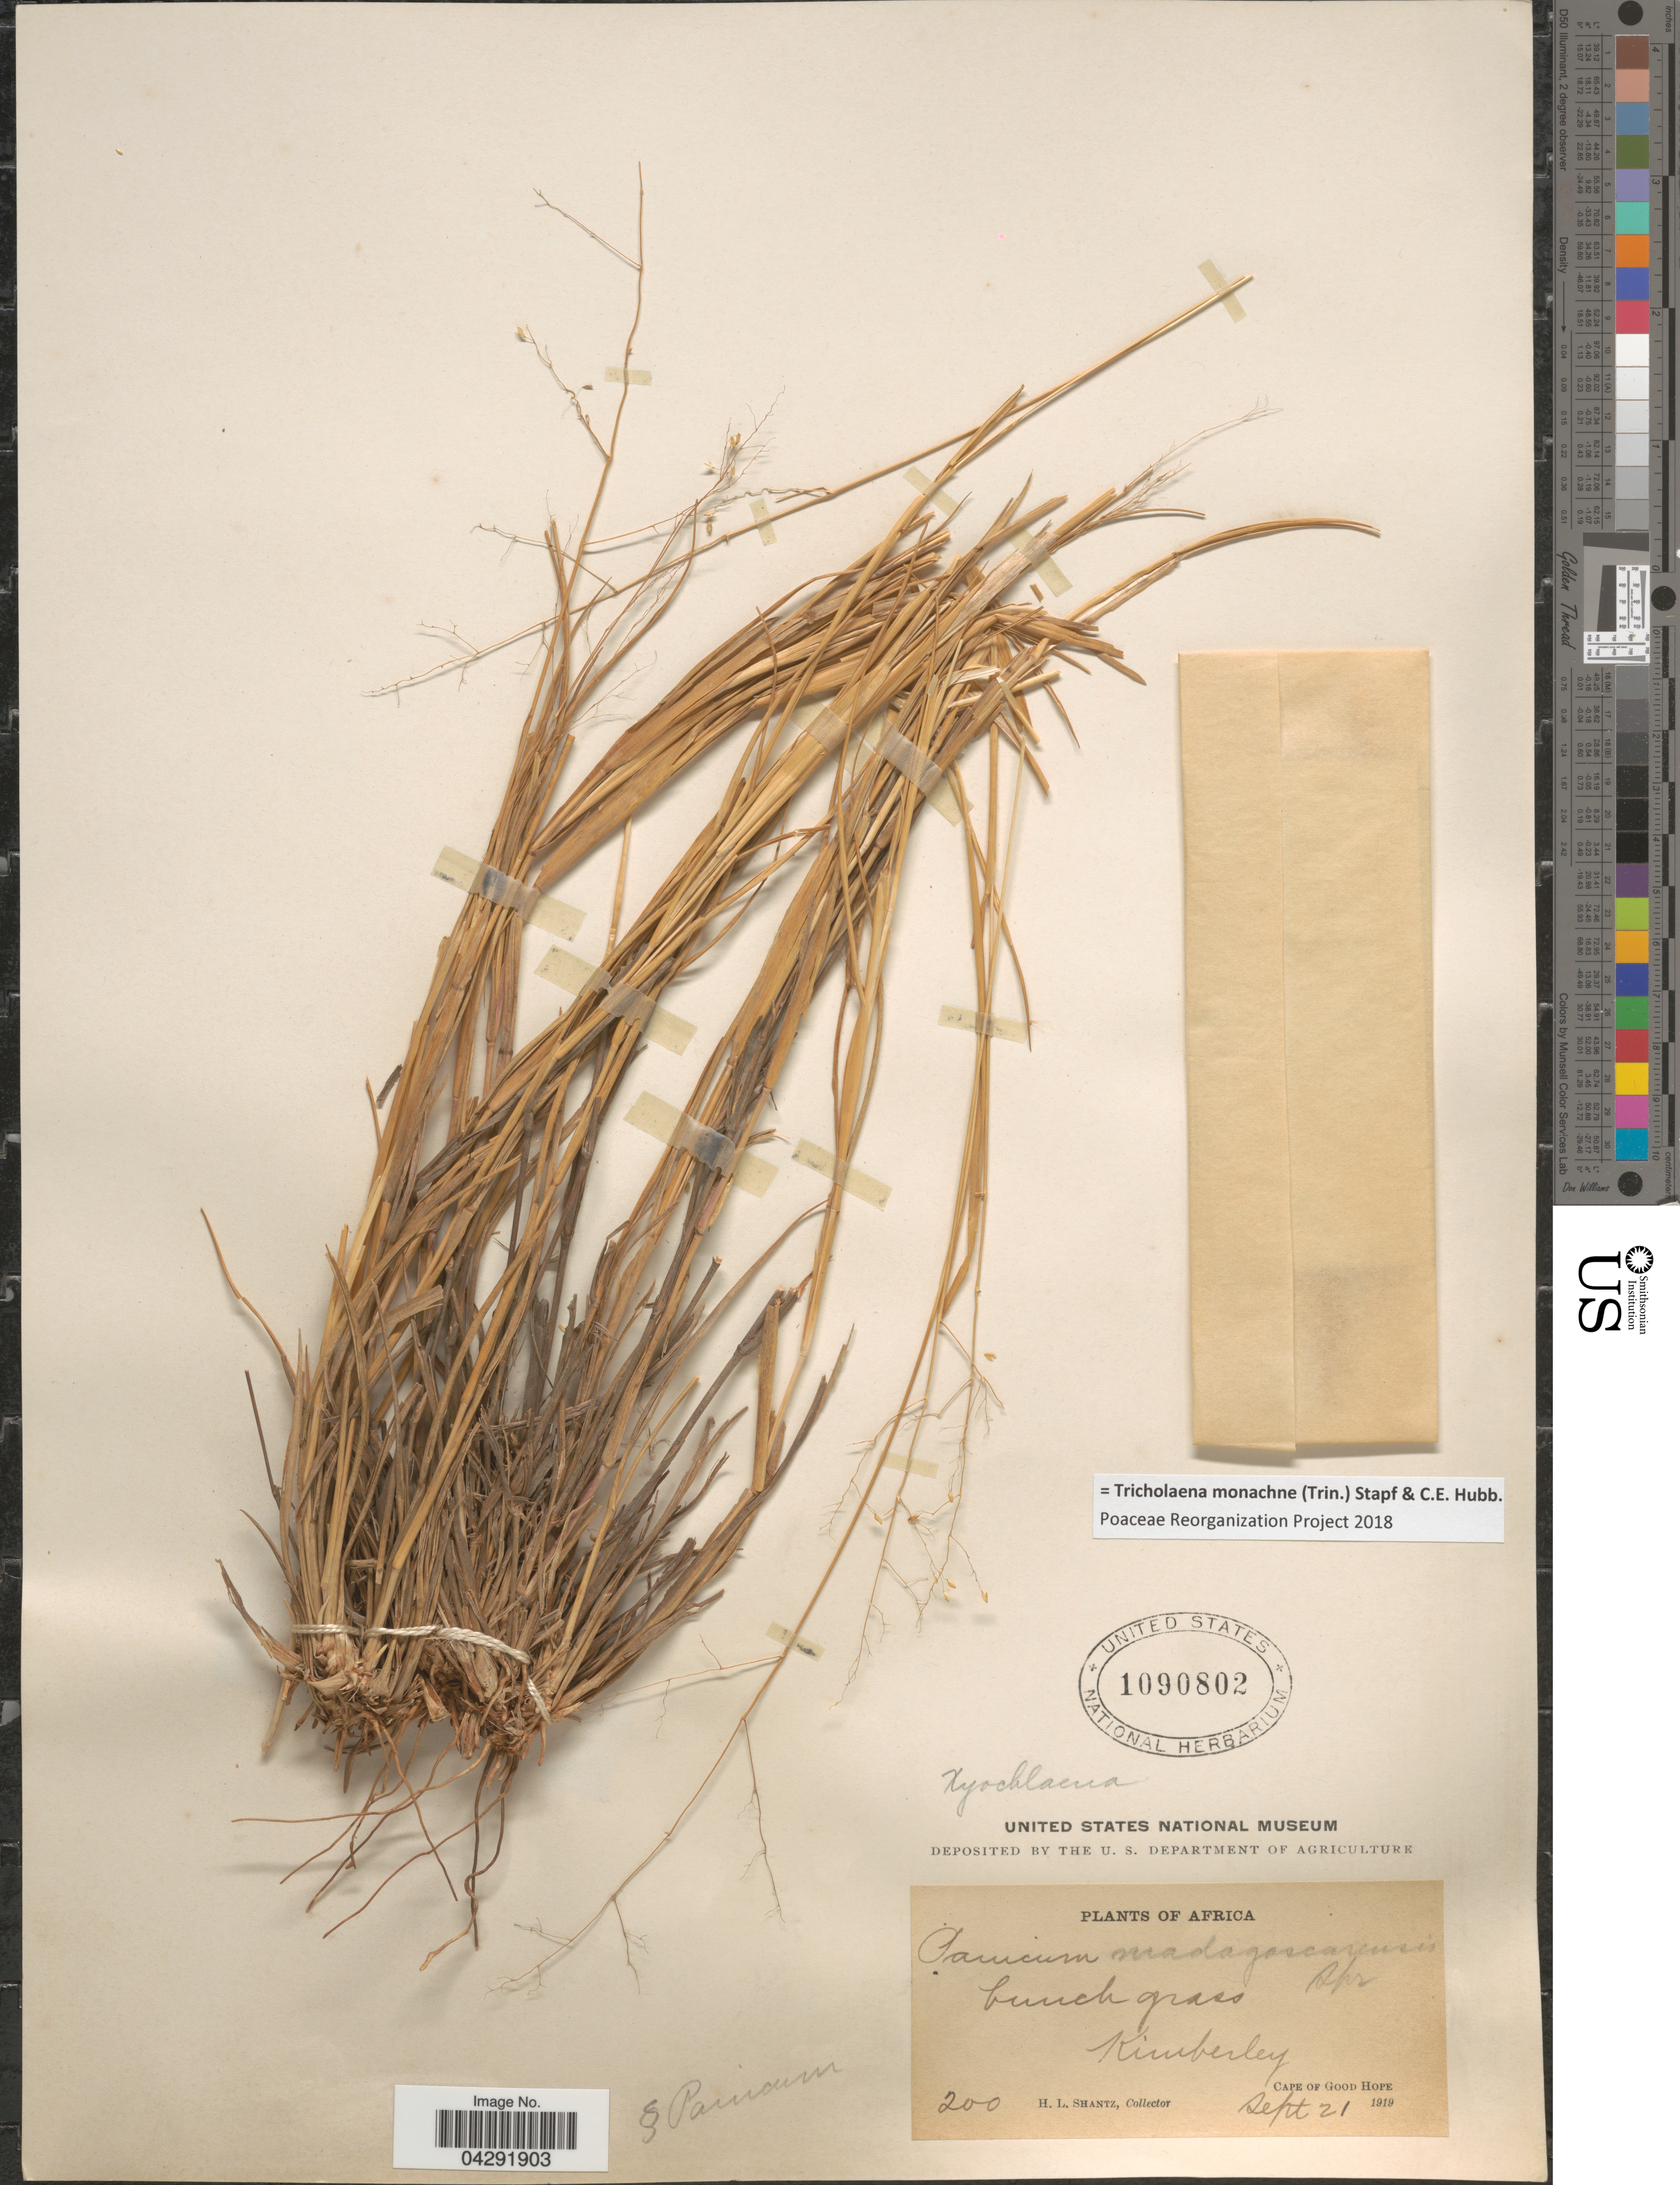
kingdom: Plantae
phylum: Tracheophyta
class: Liliopsida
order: Poales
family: Poaceae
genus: Tricholaena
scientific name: Tricholaena monachne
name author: (Trin.) Stapf & C.E. Hubb.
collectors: H. Shantz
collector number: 200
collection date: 1919-09-21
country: South Africa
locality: Africa. Kimberley. Cape of Good Hope.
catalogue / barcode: US 1090802